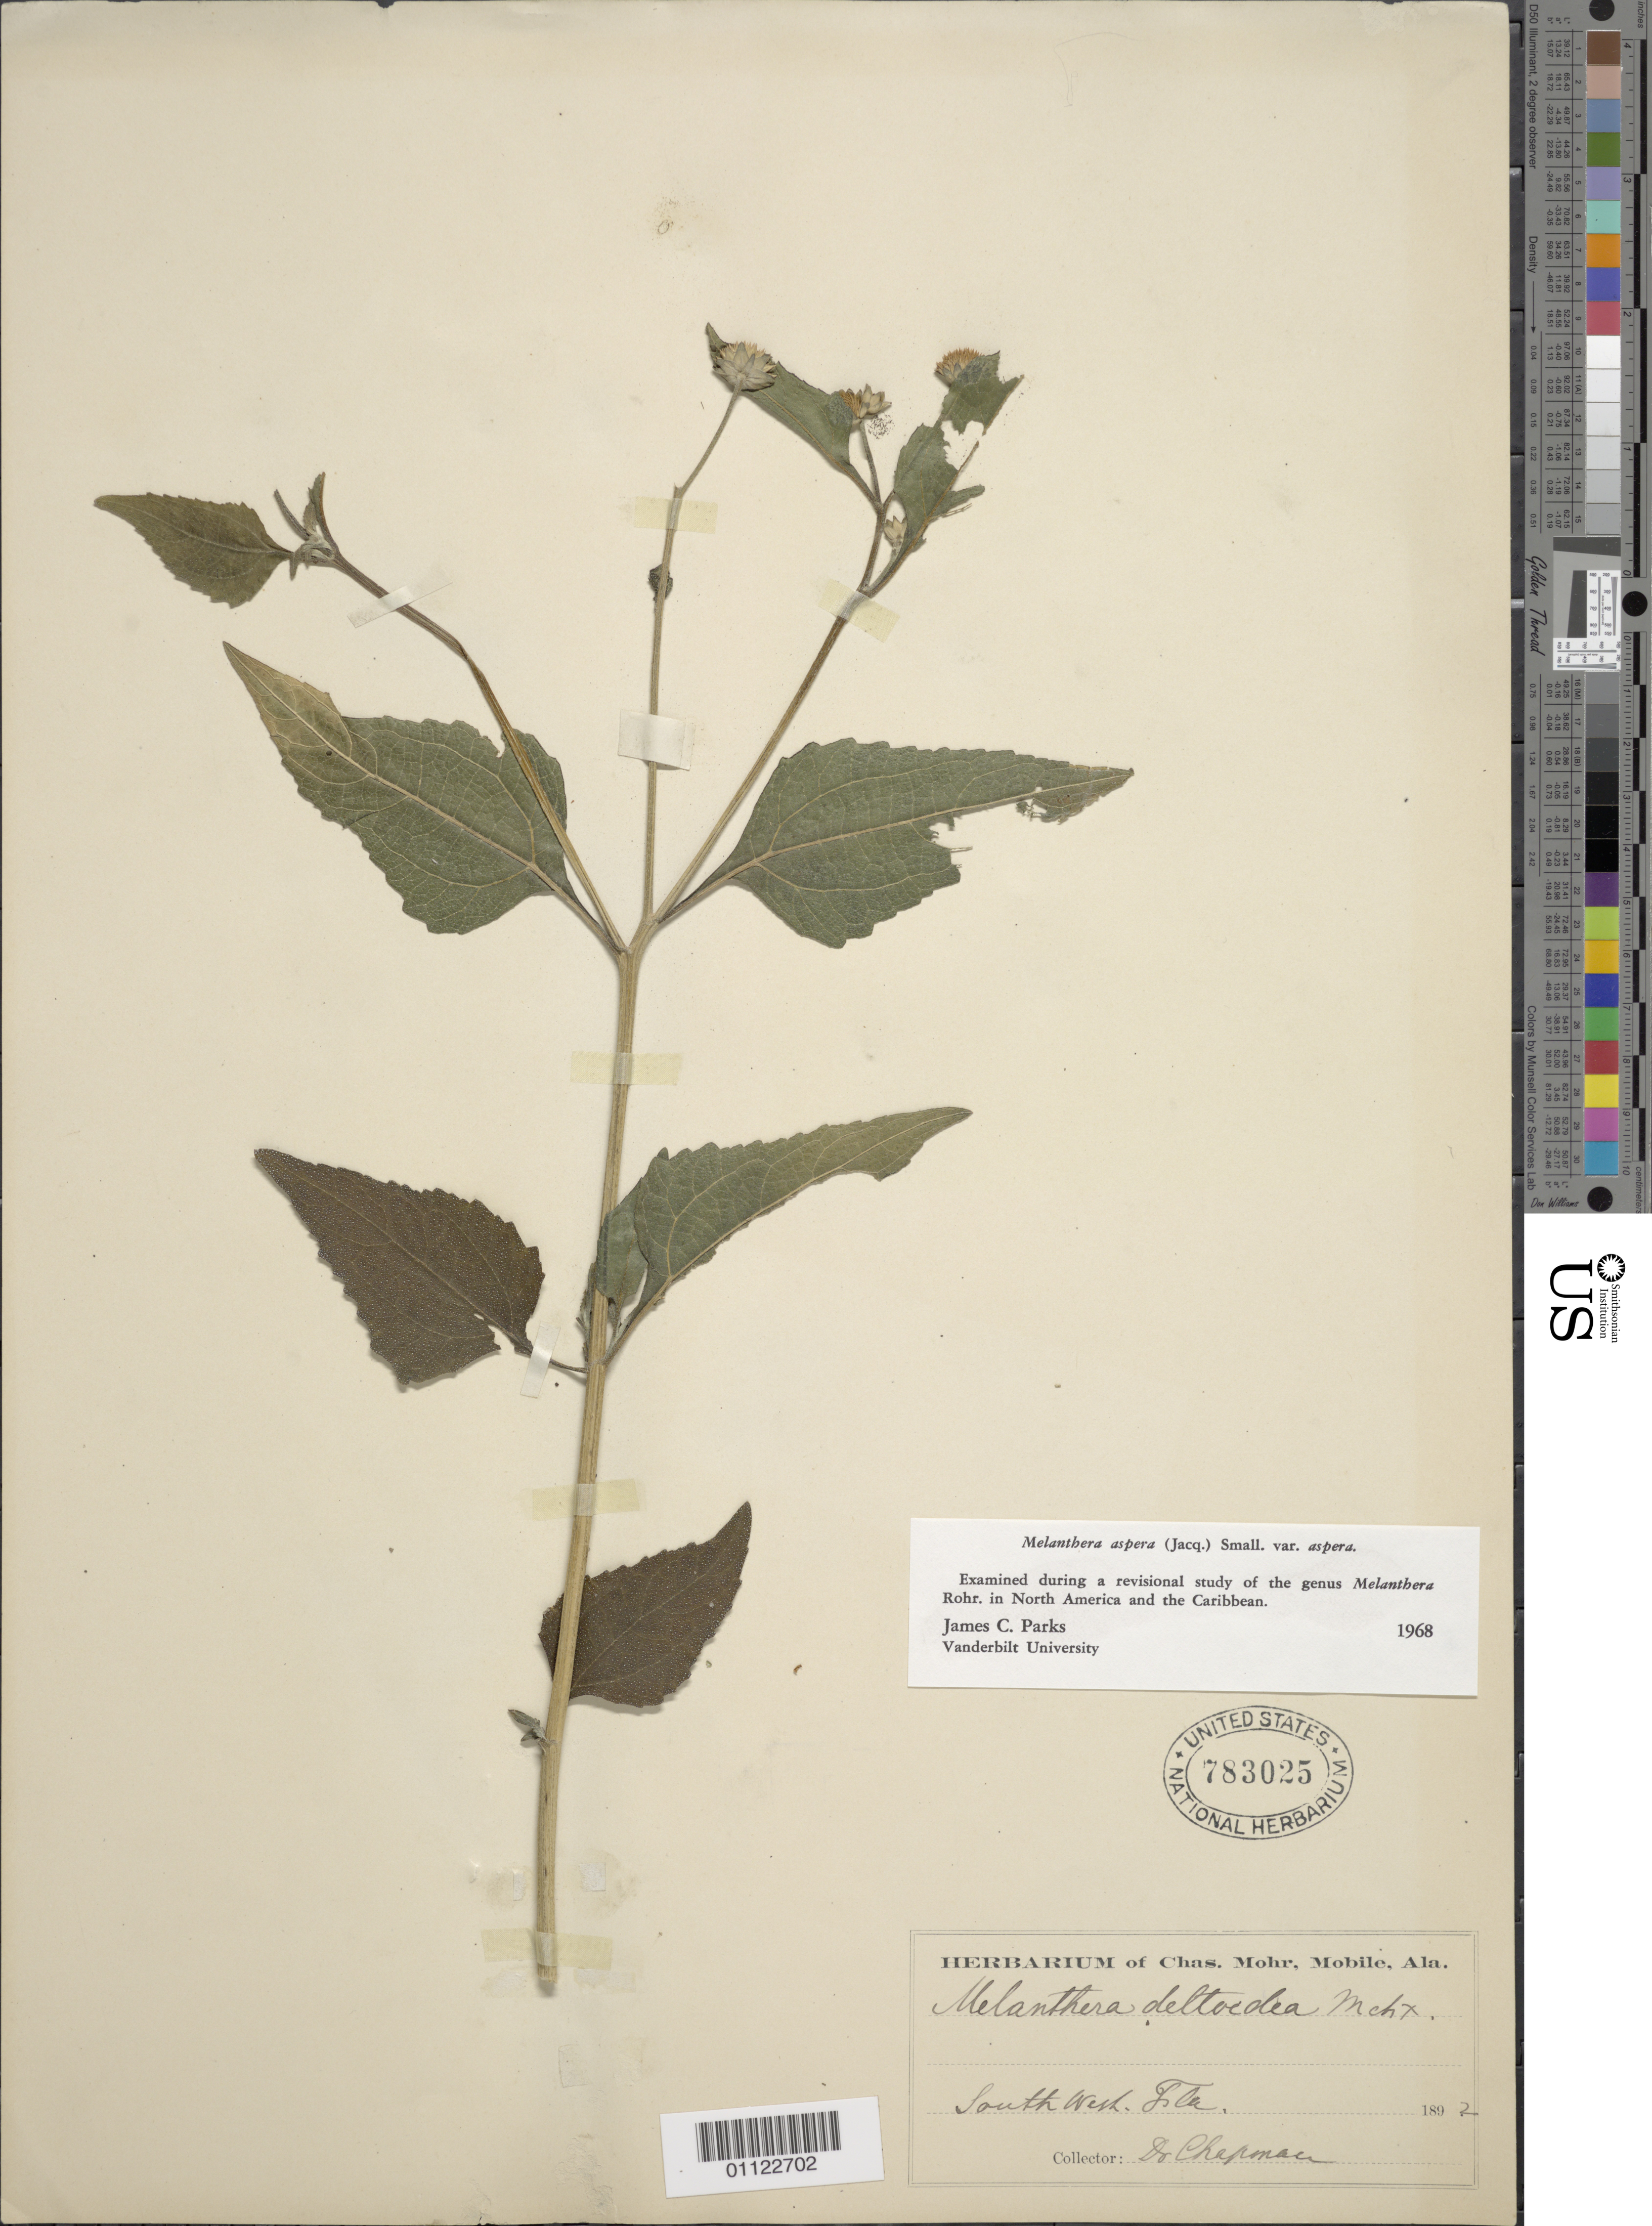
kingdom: Plantae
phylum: Tracheophyta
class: Magnoliopsida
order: Asterales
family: Asteraceae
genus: Melanthera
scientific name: Melanthera nivea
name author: (L.) Small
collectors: A. Chapman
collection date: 1892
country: United States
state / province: Florida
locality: South West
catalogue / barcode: US 783025